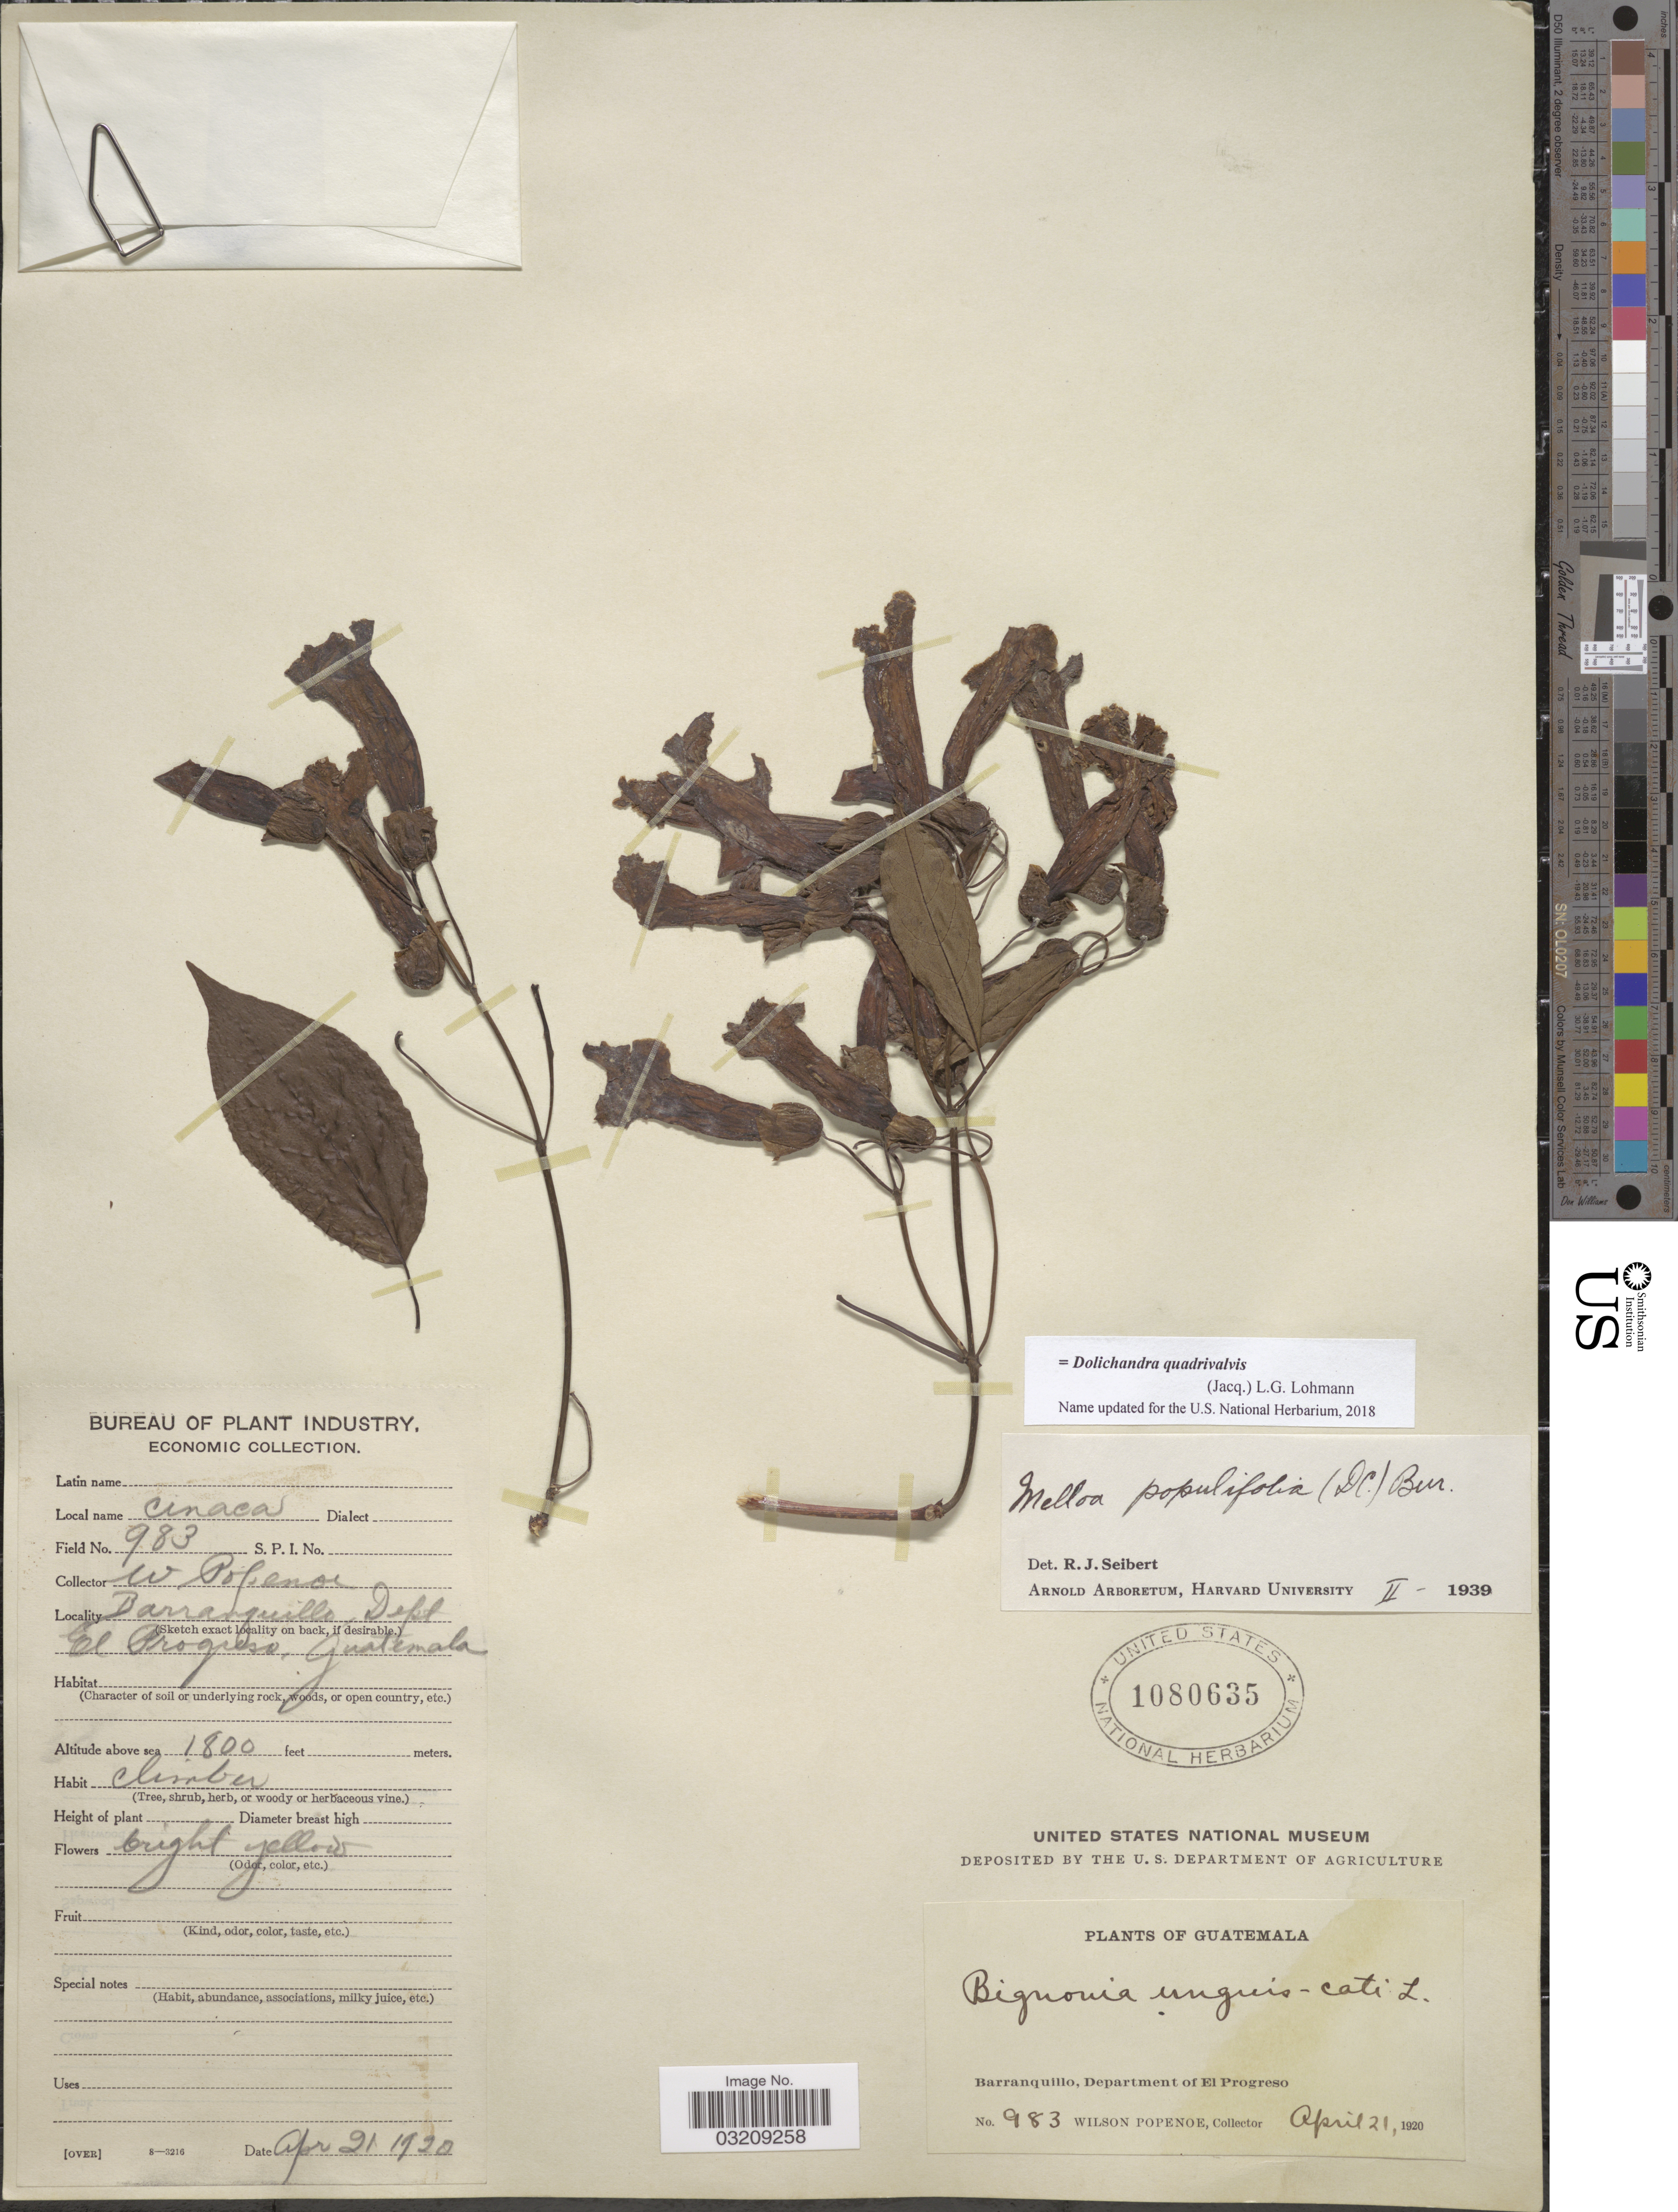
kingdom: Plantae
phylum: Tracheophyta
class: Magnoliopsida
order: Lamiales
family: Bignoniaceae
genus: Dolichandra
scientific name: Dolichandra quadrivalvis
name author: (Jacq.) L.G. Lohmann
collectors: F. Popenoe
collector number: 983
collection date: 1920-04-21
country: Guatemala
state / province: El Progreso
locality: Barranquillo, Department of El Progreso.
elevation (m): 549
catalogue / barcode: US 1080635